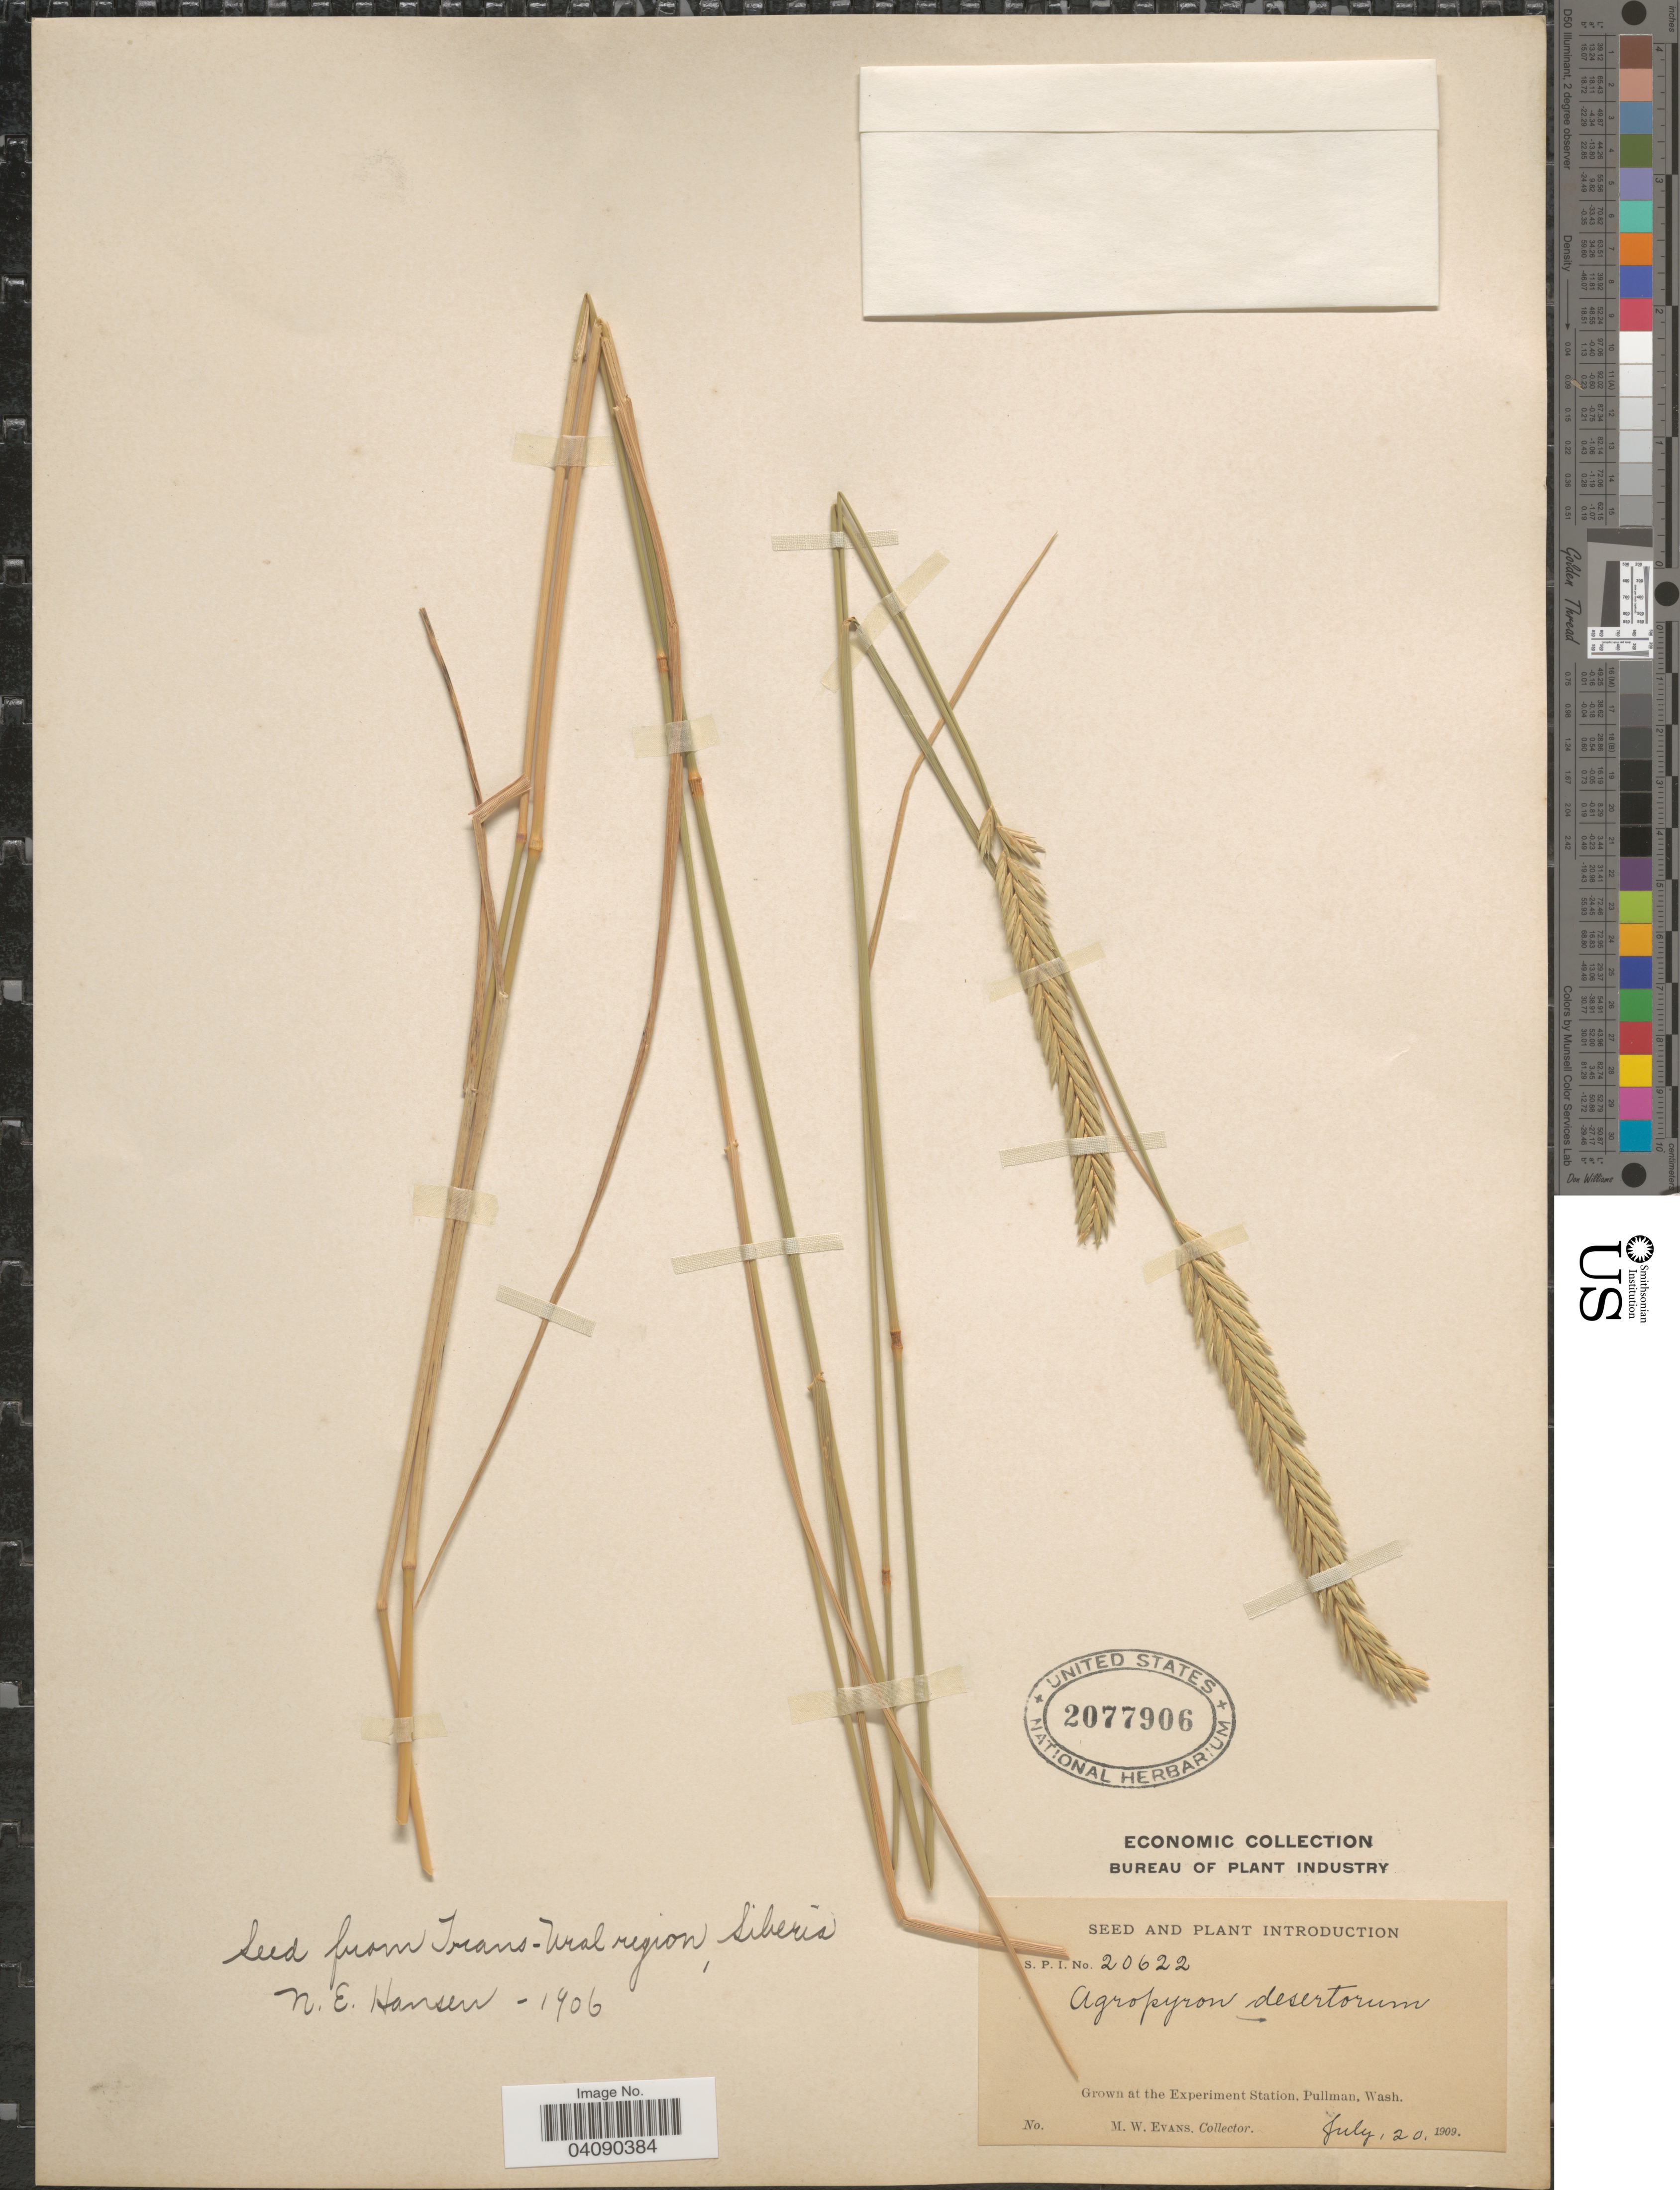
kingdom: Plantae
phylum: Tracheophyta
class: Liliopsida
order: Poales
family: Poaceae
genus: Agropyron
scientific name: Agropyron desertorum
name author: (Fisch. ex Link) Schult.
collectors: M. W. Evans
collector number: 20622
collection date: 1909-07-20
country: United States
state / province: Washington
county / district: Whitman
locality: At the Experiment Station, Pullman.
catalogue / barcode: US 2077906